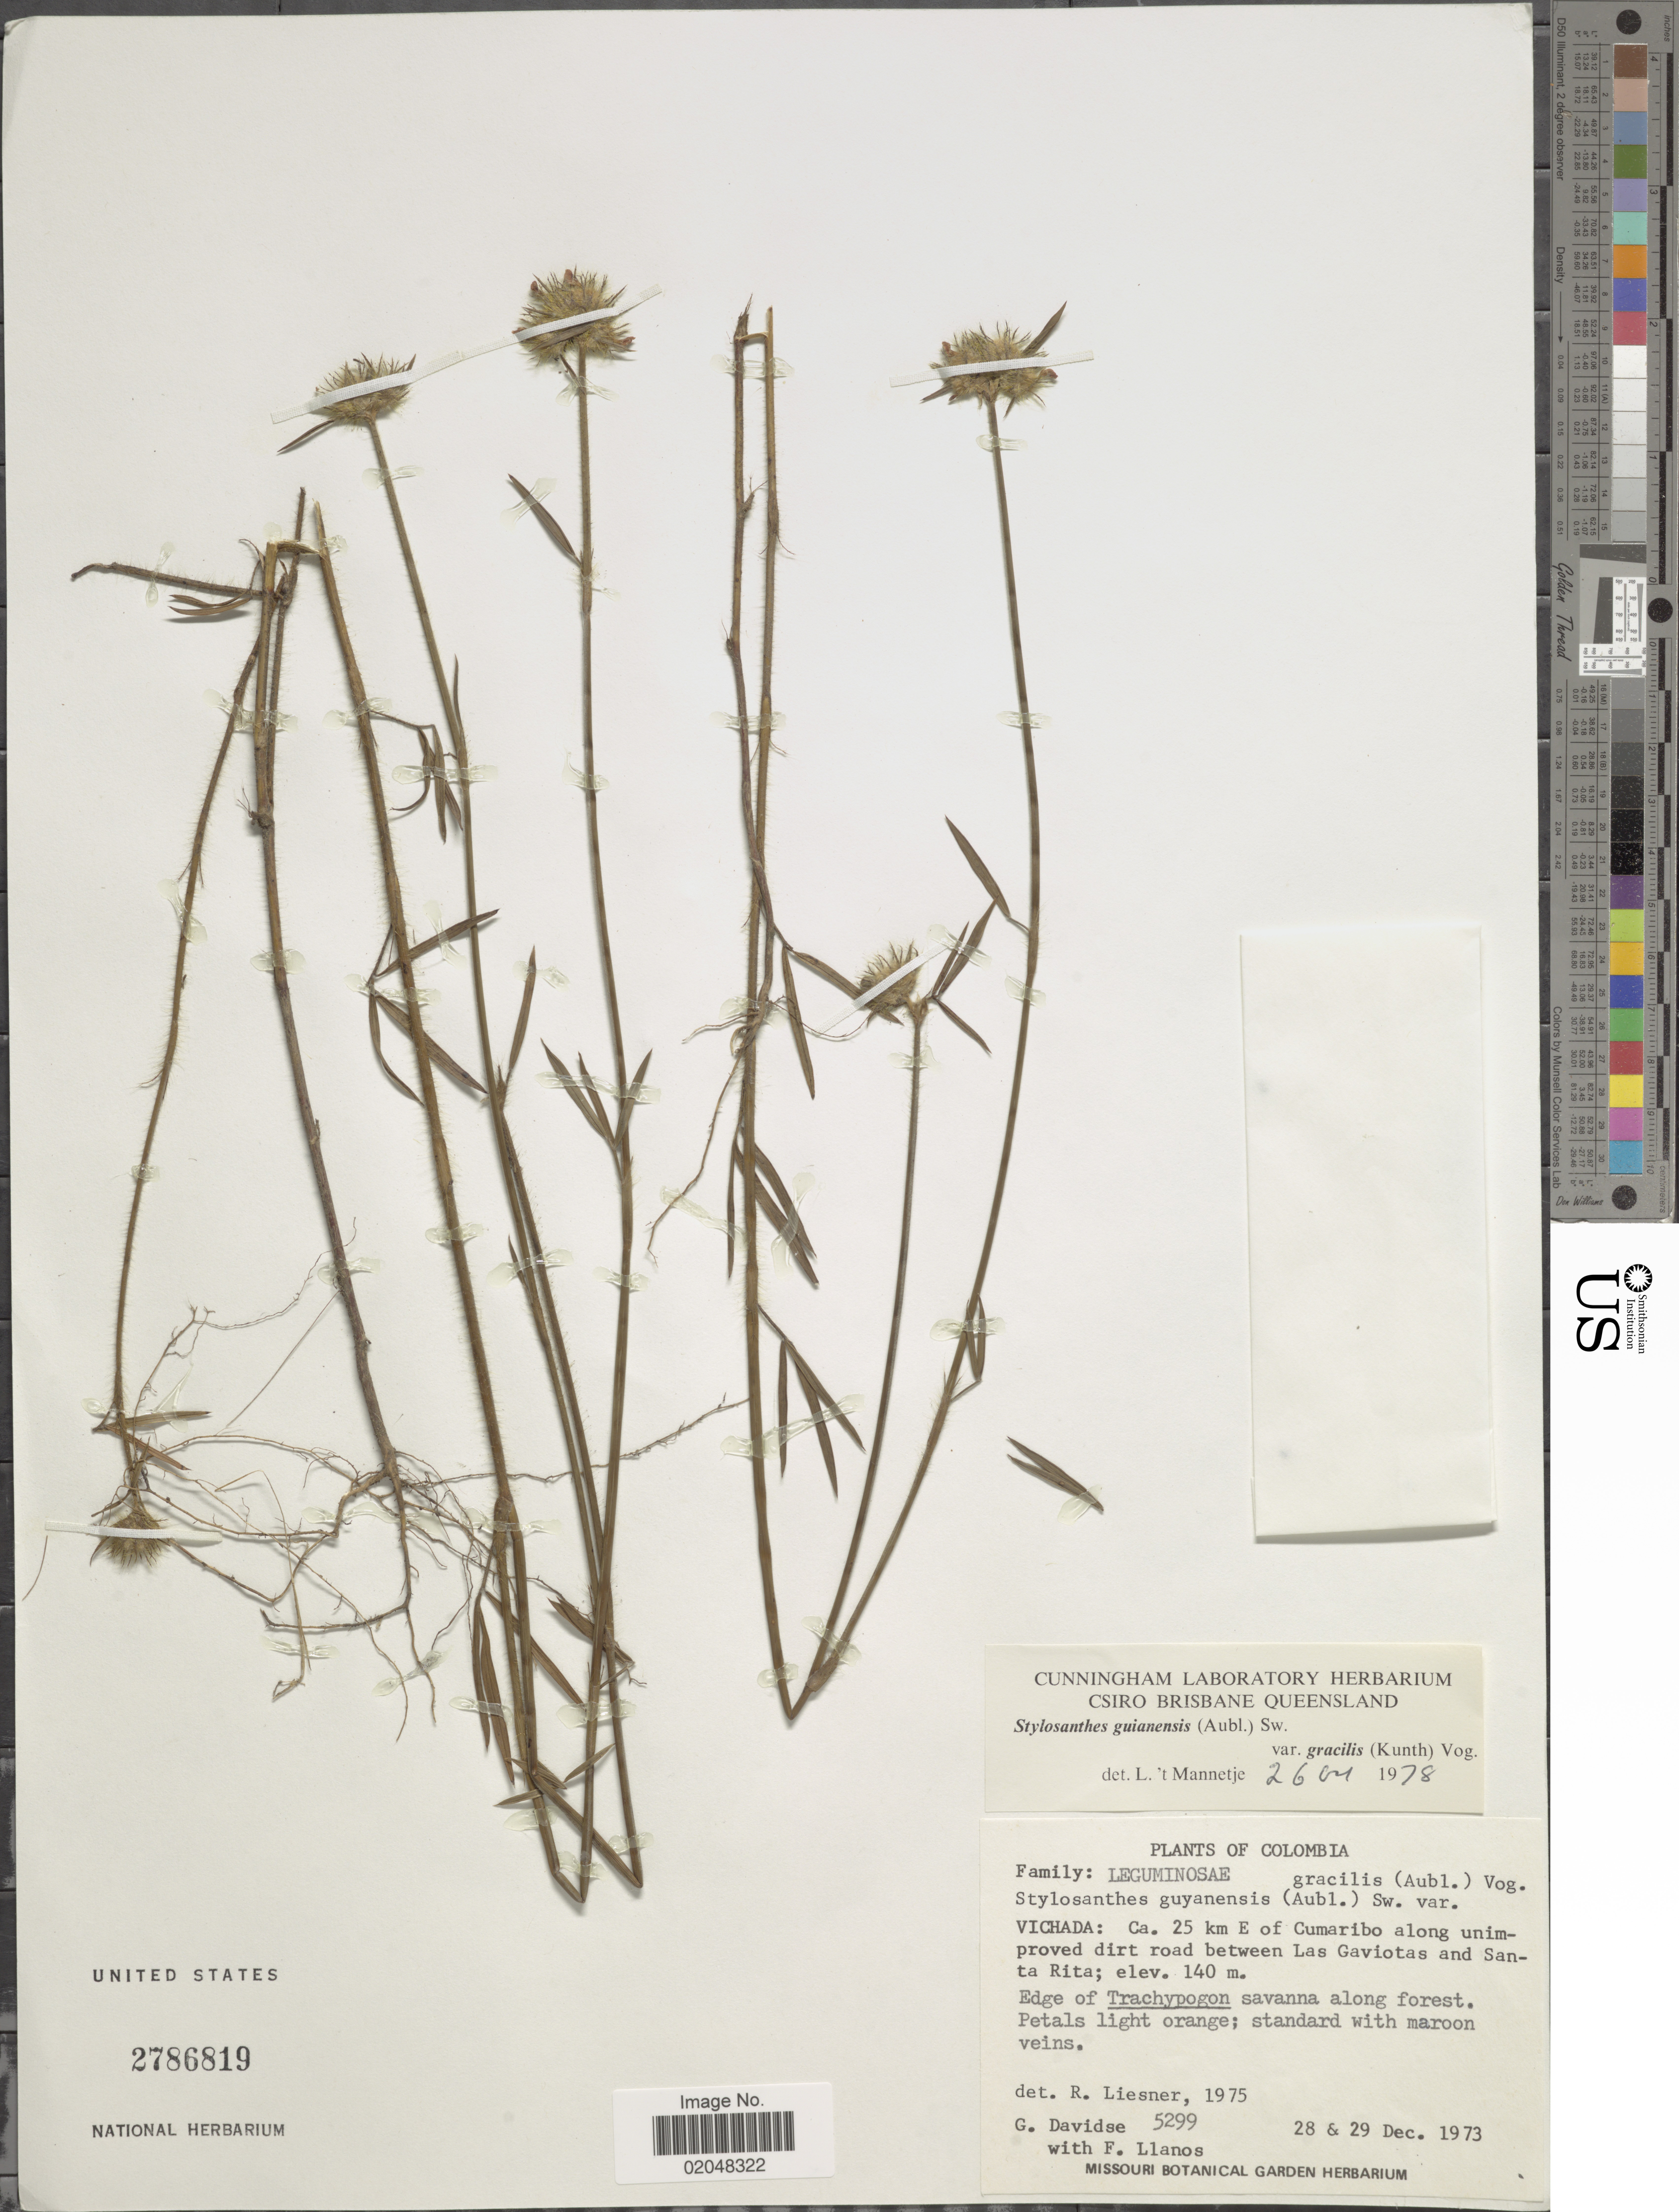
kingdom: Plantae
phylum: Tracheophyta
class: Magnoliopsida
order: Fabales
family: Fabaceae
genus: Stylosanthes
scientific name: Stylosanthes guianensis var. gracilis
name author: (Kunth) Vogel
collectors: G. Davidse & F. Llanos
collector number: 5299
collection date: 1973-12-28/1973-12-29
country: Colombia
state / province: Vichada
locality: Ca. 25 km E of Cumaribo along unimproved dirt road between Las Gaviotas and Santa Rita.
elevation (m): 140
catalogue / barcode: US 2786819